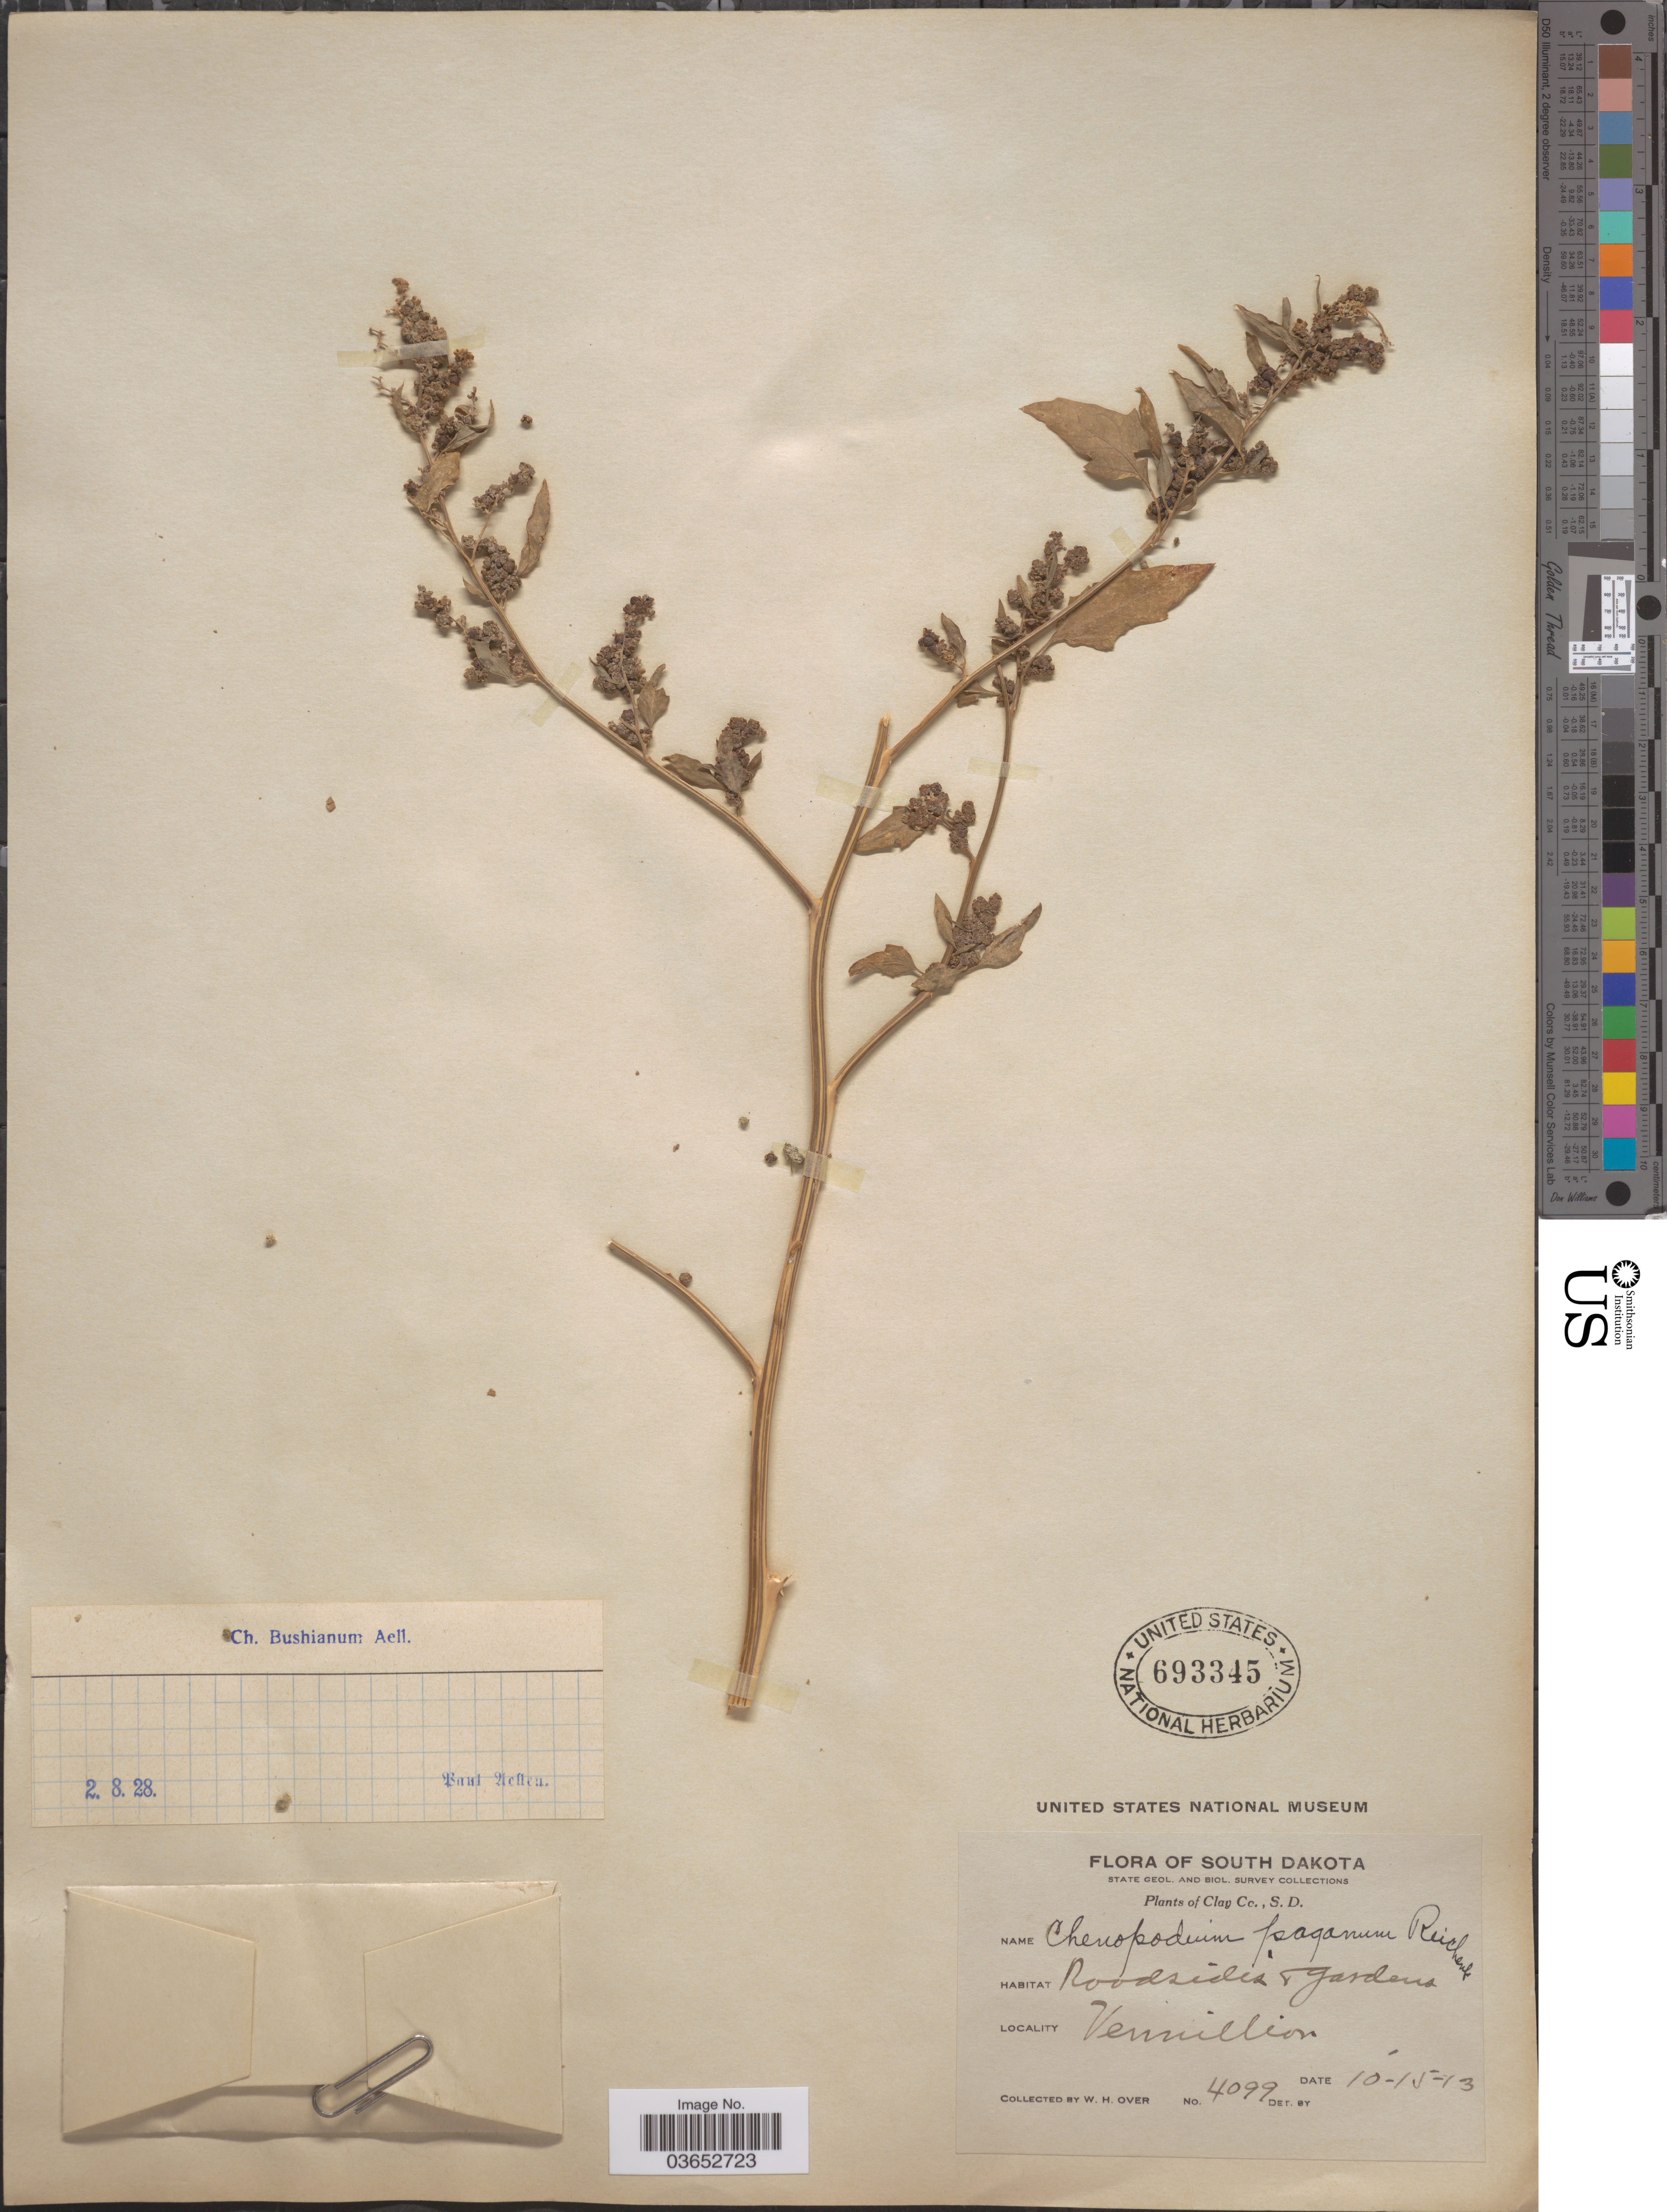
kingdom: Plantae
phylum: Tracheophyta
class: Magnoliopsida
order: Caryophyllales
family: Amaranthaceae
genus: Chenopodium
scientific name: Chenopodium bushianum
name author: Aellen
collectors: W. Over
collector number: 4099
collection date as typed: Transcribed d/m/y: 15/10/13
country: United States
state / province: South Dakota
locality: Clay Co. Vermillion.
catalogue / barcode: US 693345